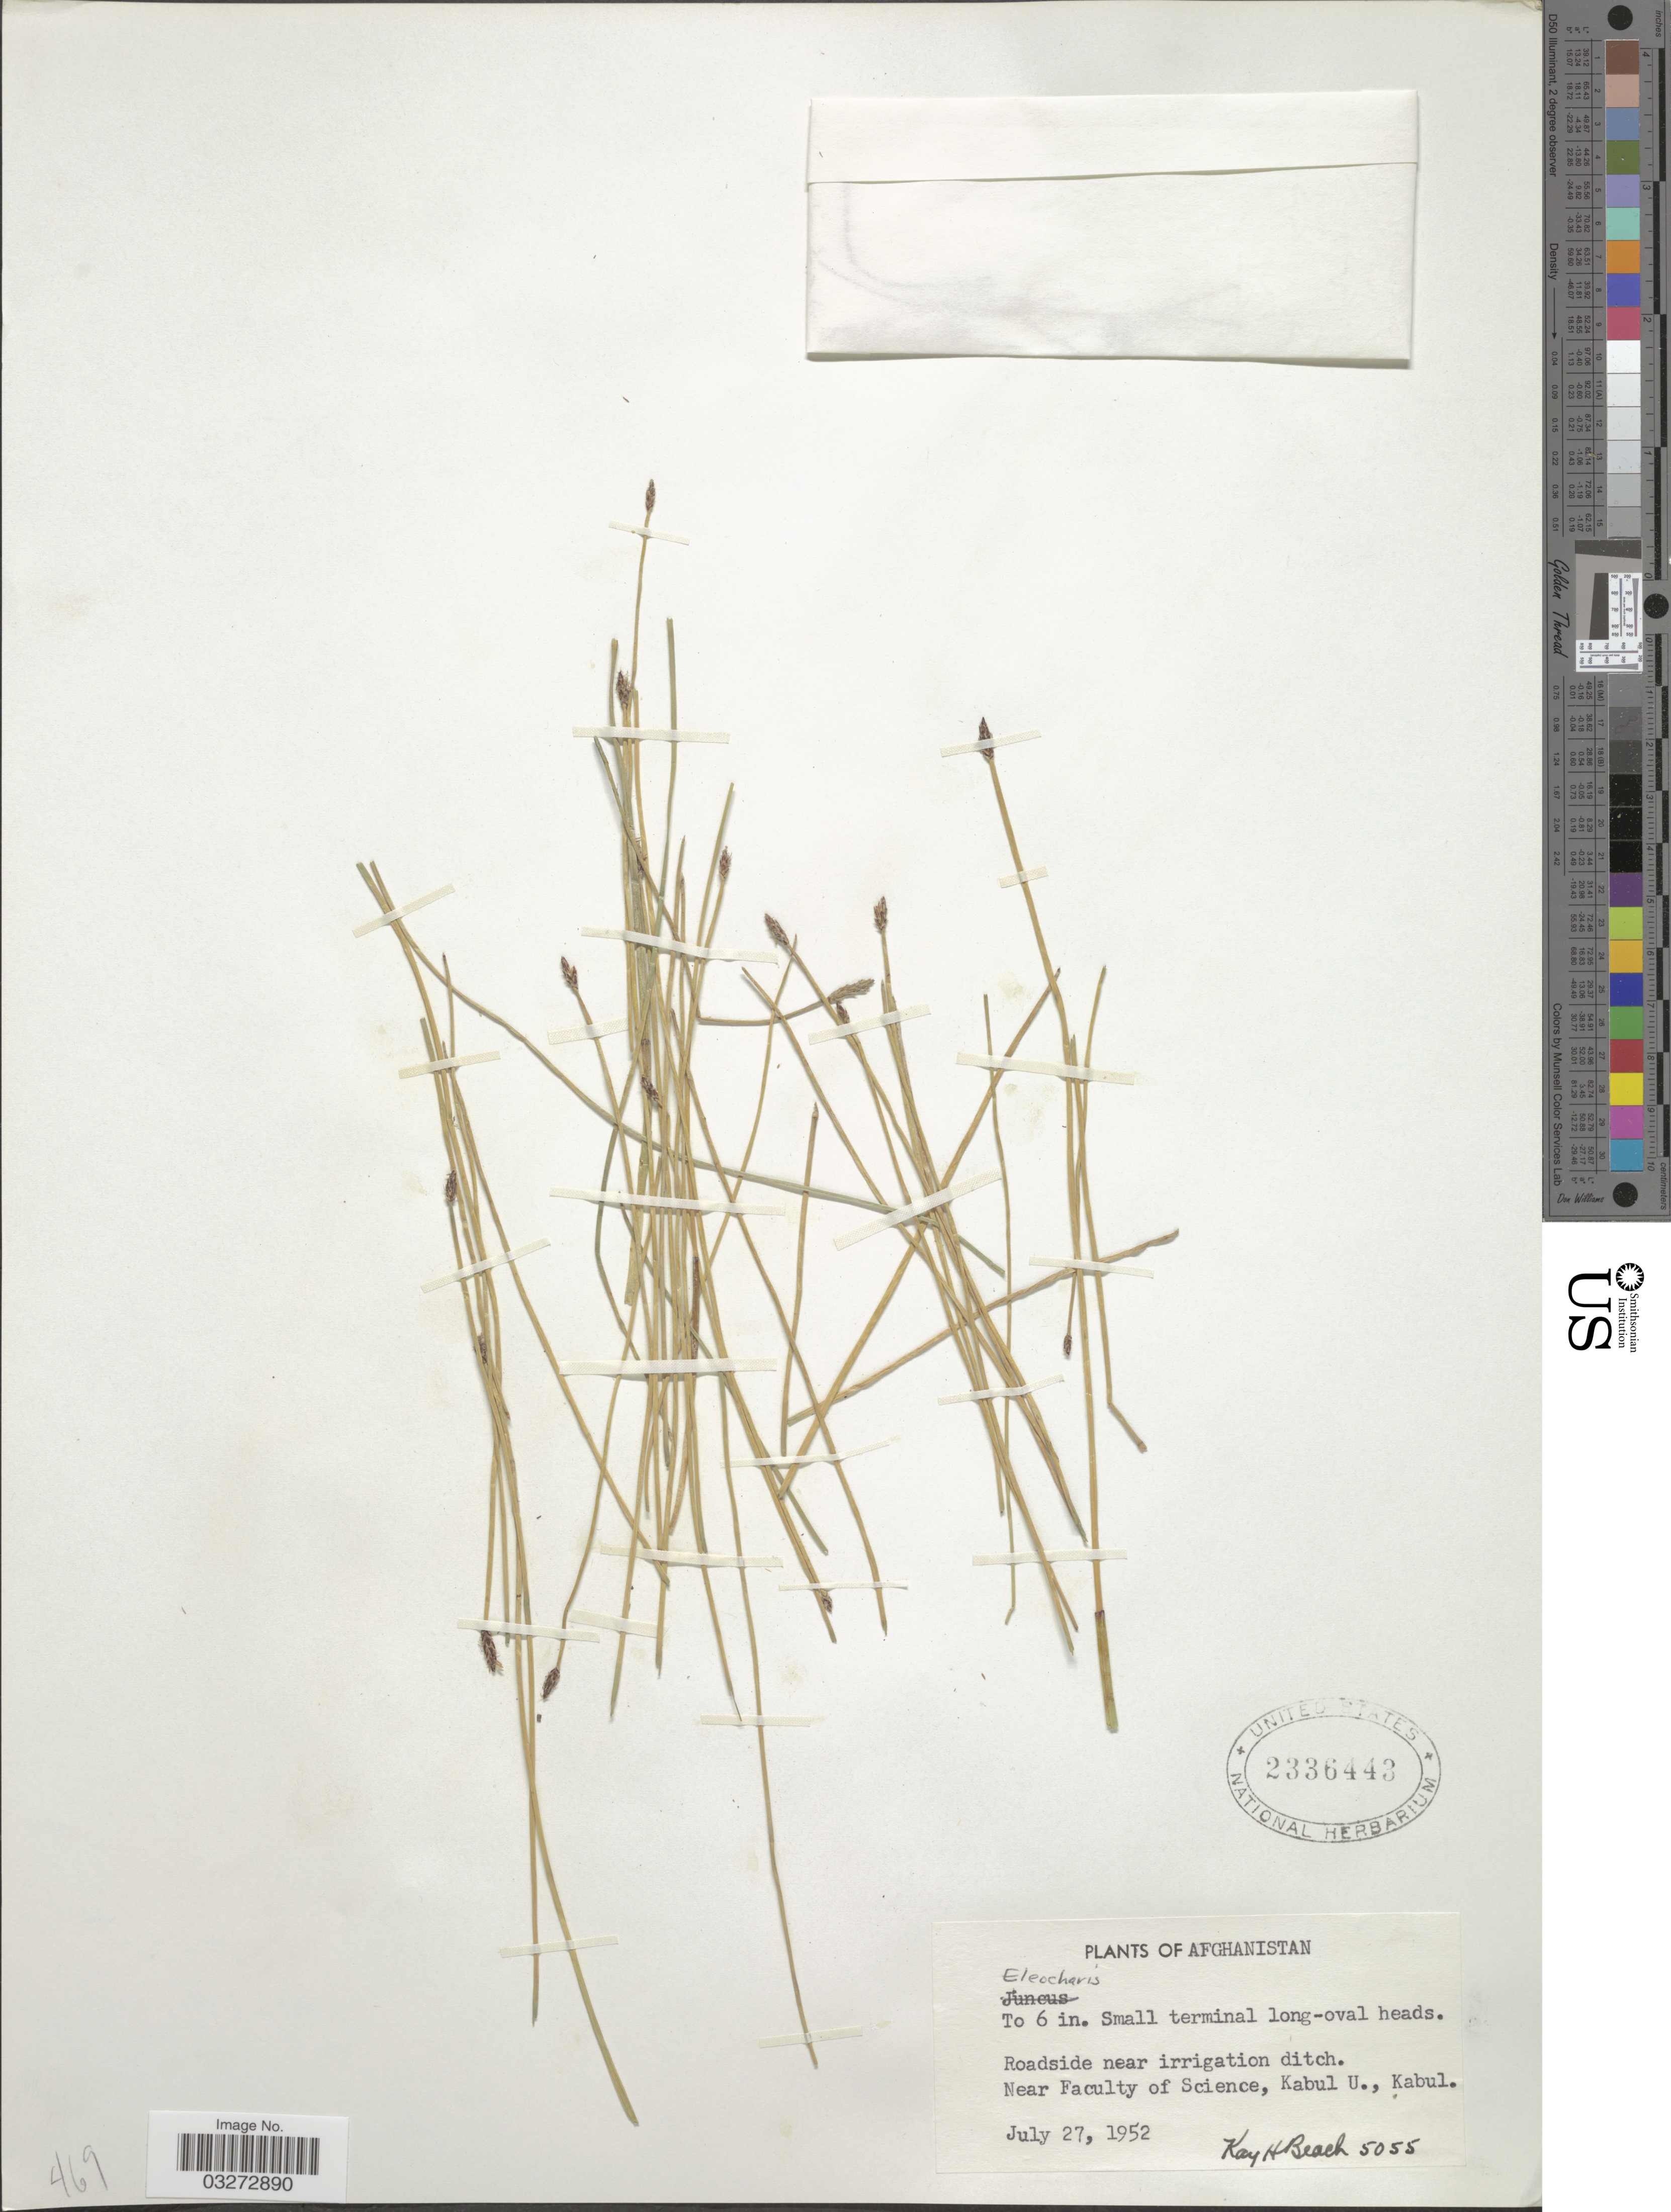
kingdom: Plantae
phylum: Tracheophyta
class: Liliopsida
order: Poales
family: Cyperaceae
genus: Eleocharis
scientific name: Eleocharis uniglumis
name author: (Link) Schult.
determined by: Strong, Mark T., (BOT), Smithsonian Institution - National Museum of Natural History (UNITED STATES)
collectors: K. H. Beach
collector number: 5055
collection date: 1952-07-27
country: Afghanistan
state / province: Kabul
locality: Near Faculty of Science, Kabul U., Kabul.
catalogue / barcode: US 2336443